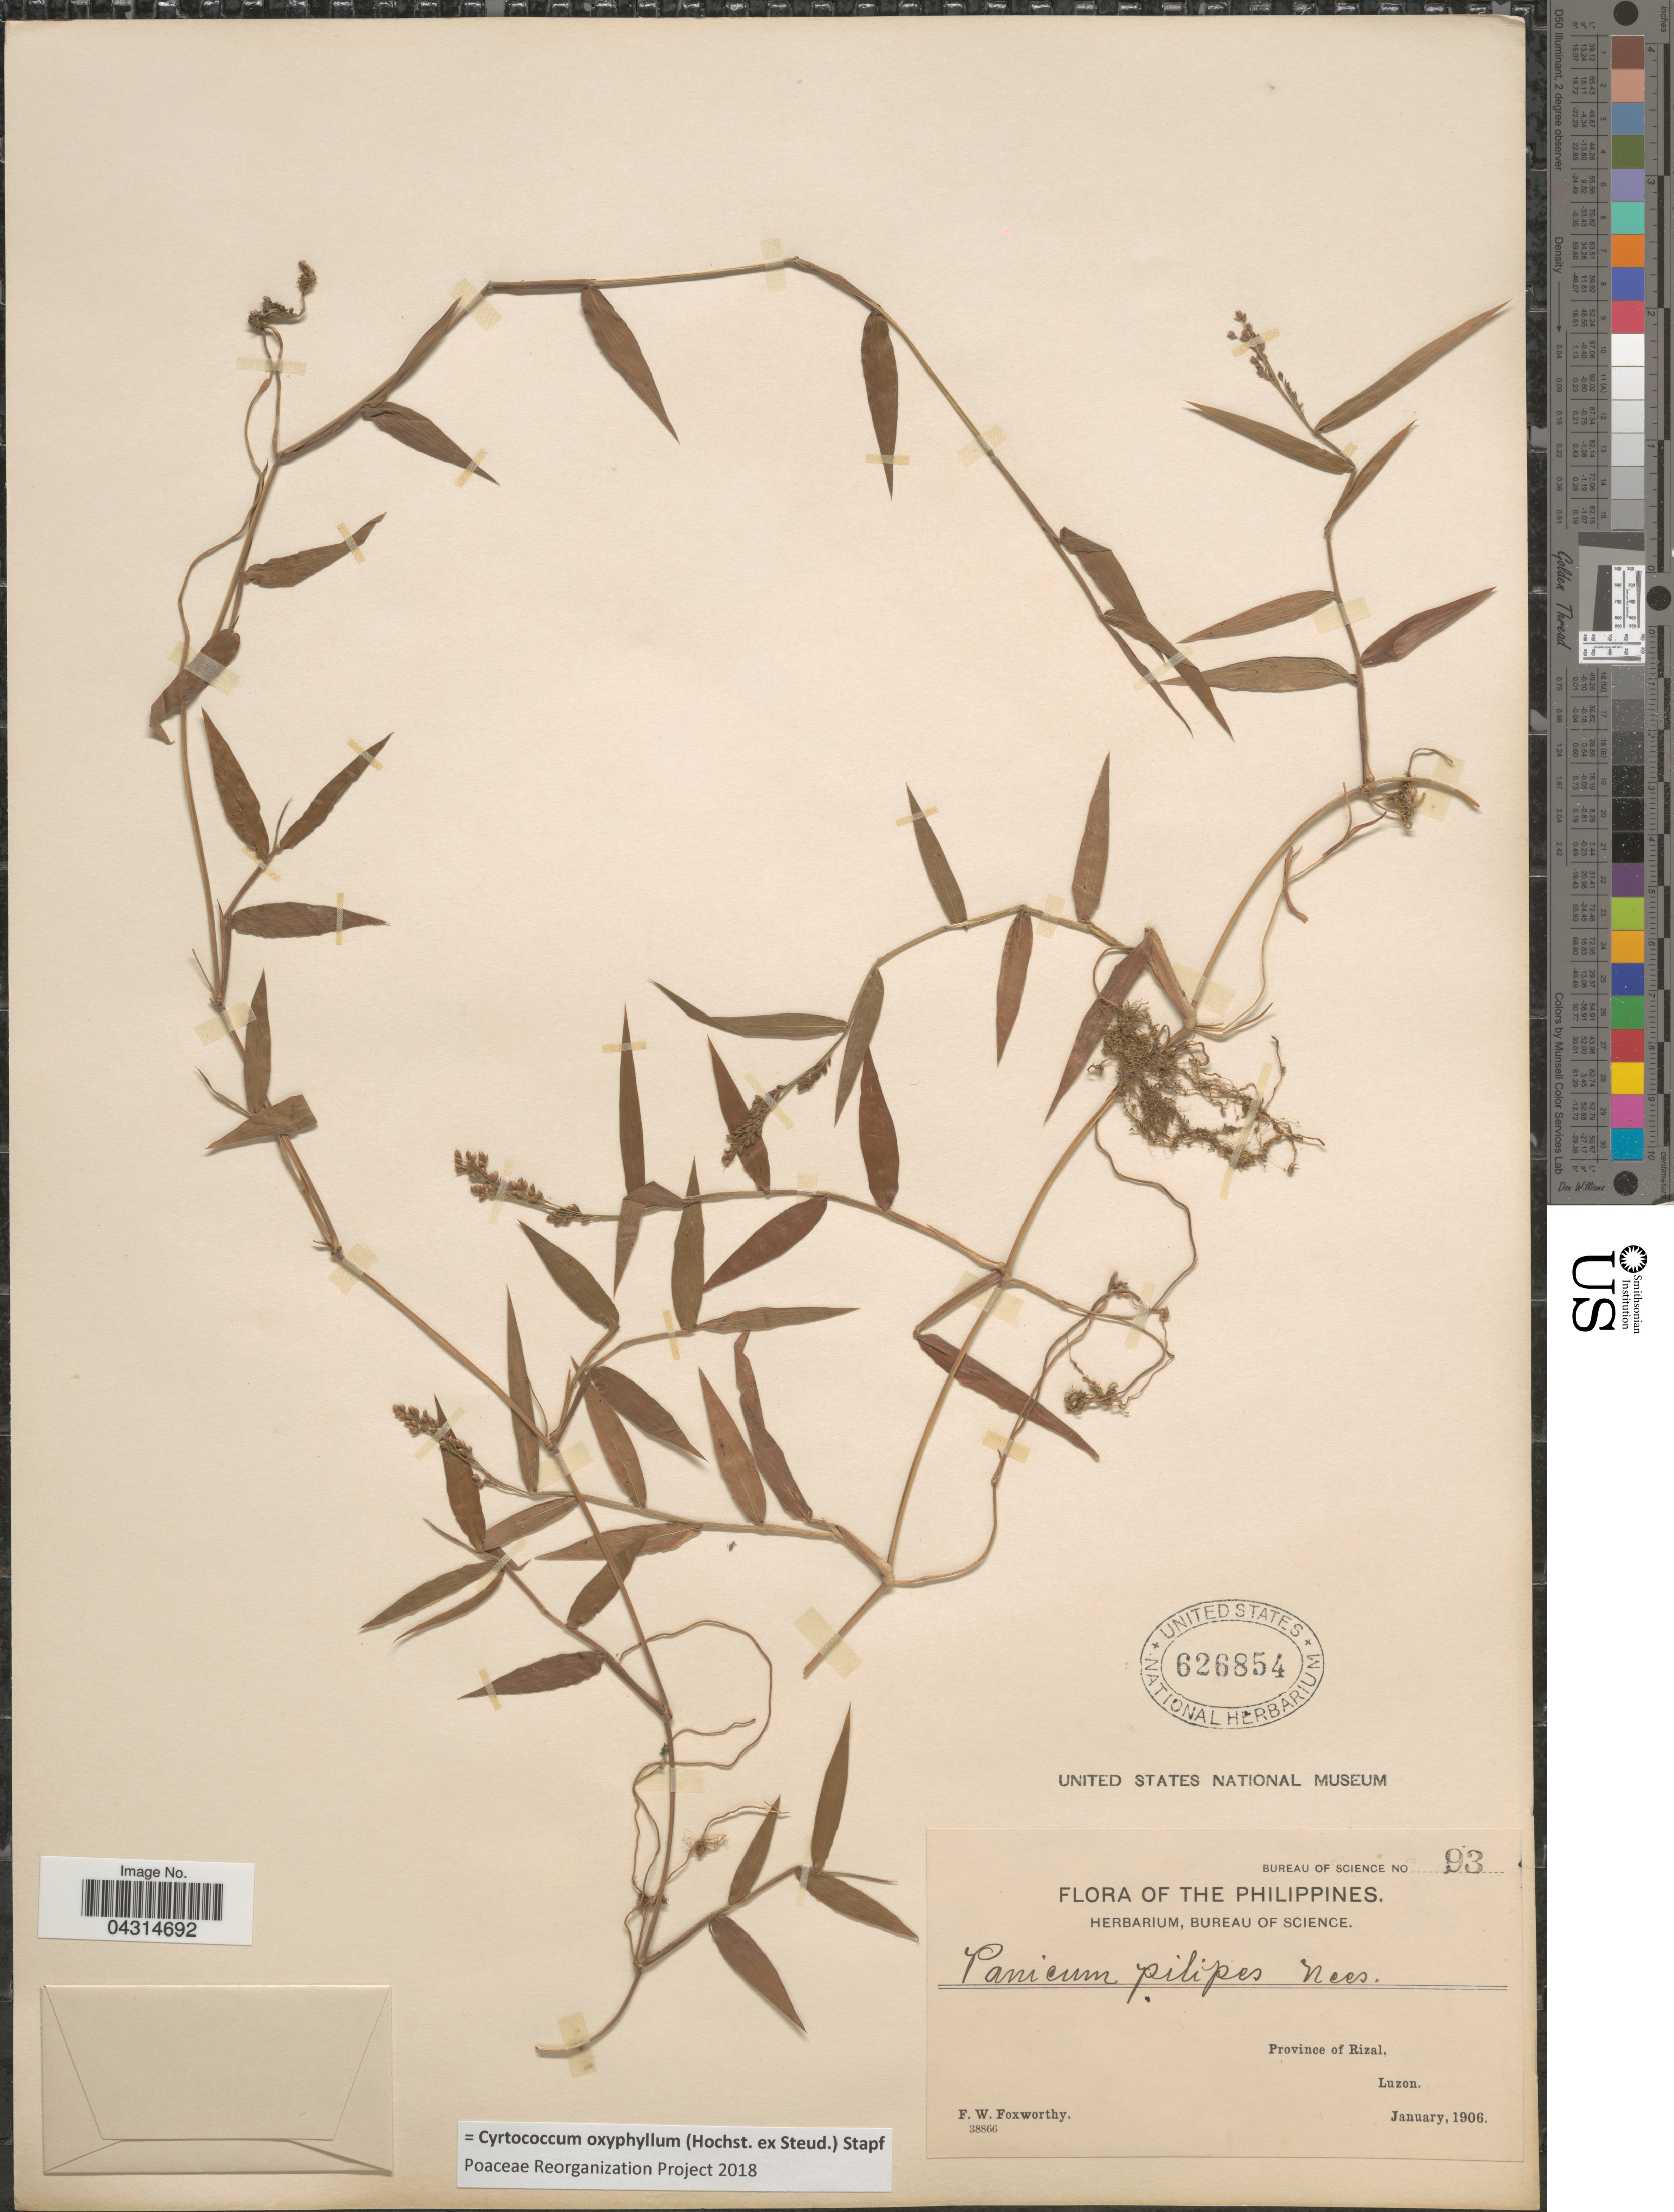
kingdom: Plantae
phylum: Tracheophyta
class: Liliopsida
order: Poales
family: Poaceae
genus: Cyrtococcum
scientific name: Cyrtococcum oxyphyllum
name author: (Steud.) Stapf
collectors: F. W. Foxworthy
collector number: Bureau of Science 93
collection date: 1906-01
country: Philippines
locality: Province of Rizal, Luzon.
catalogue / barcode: US 626854